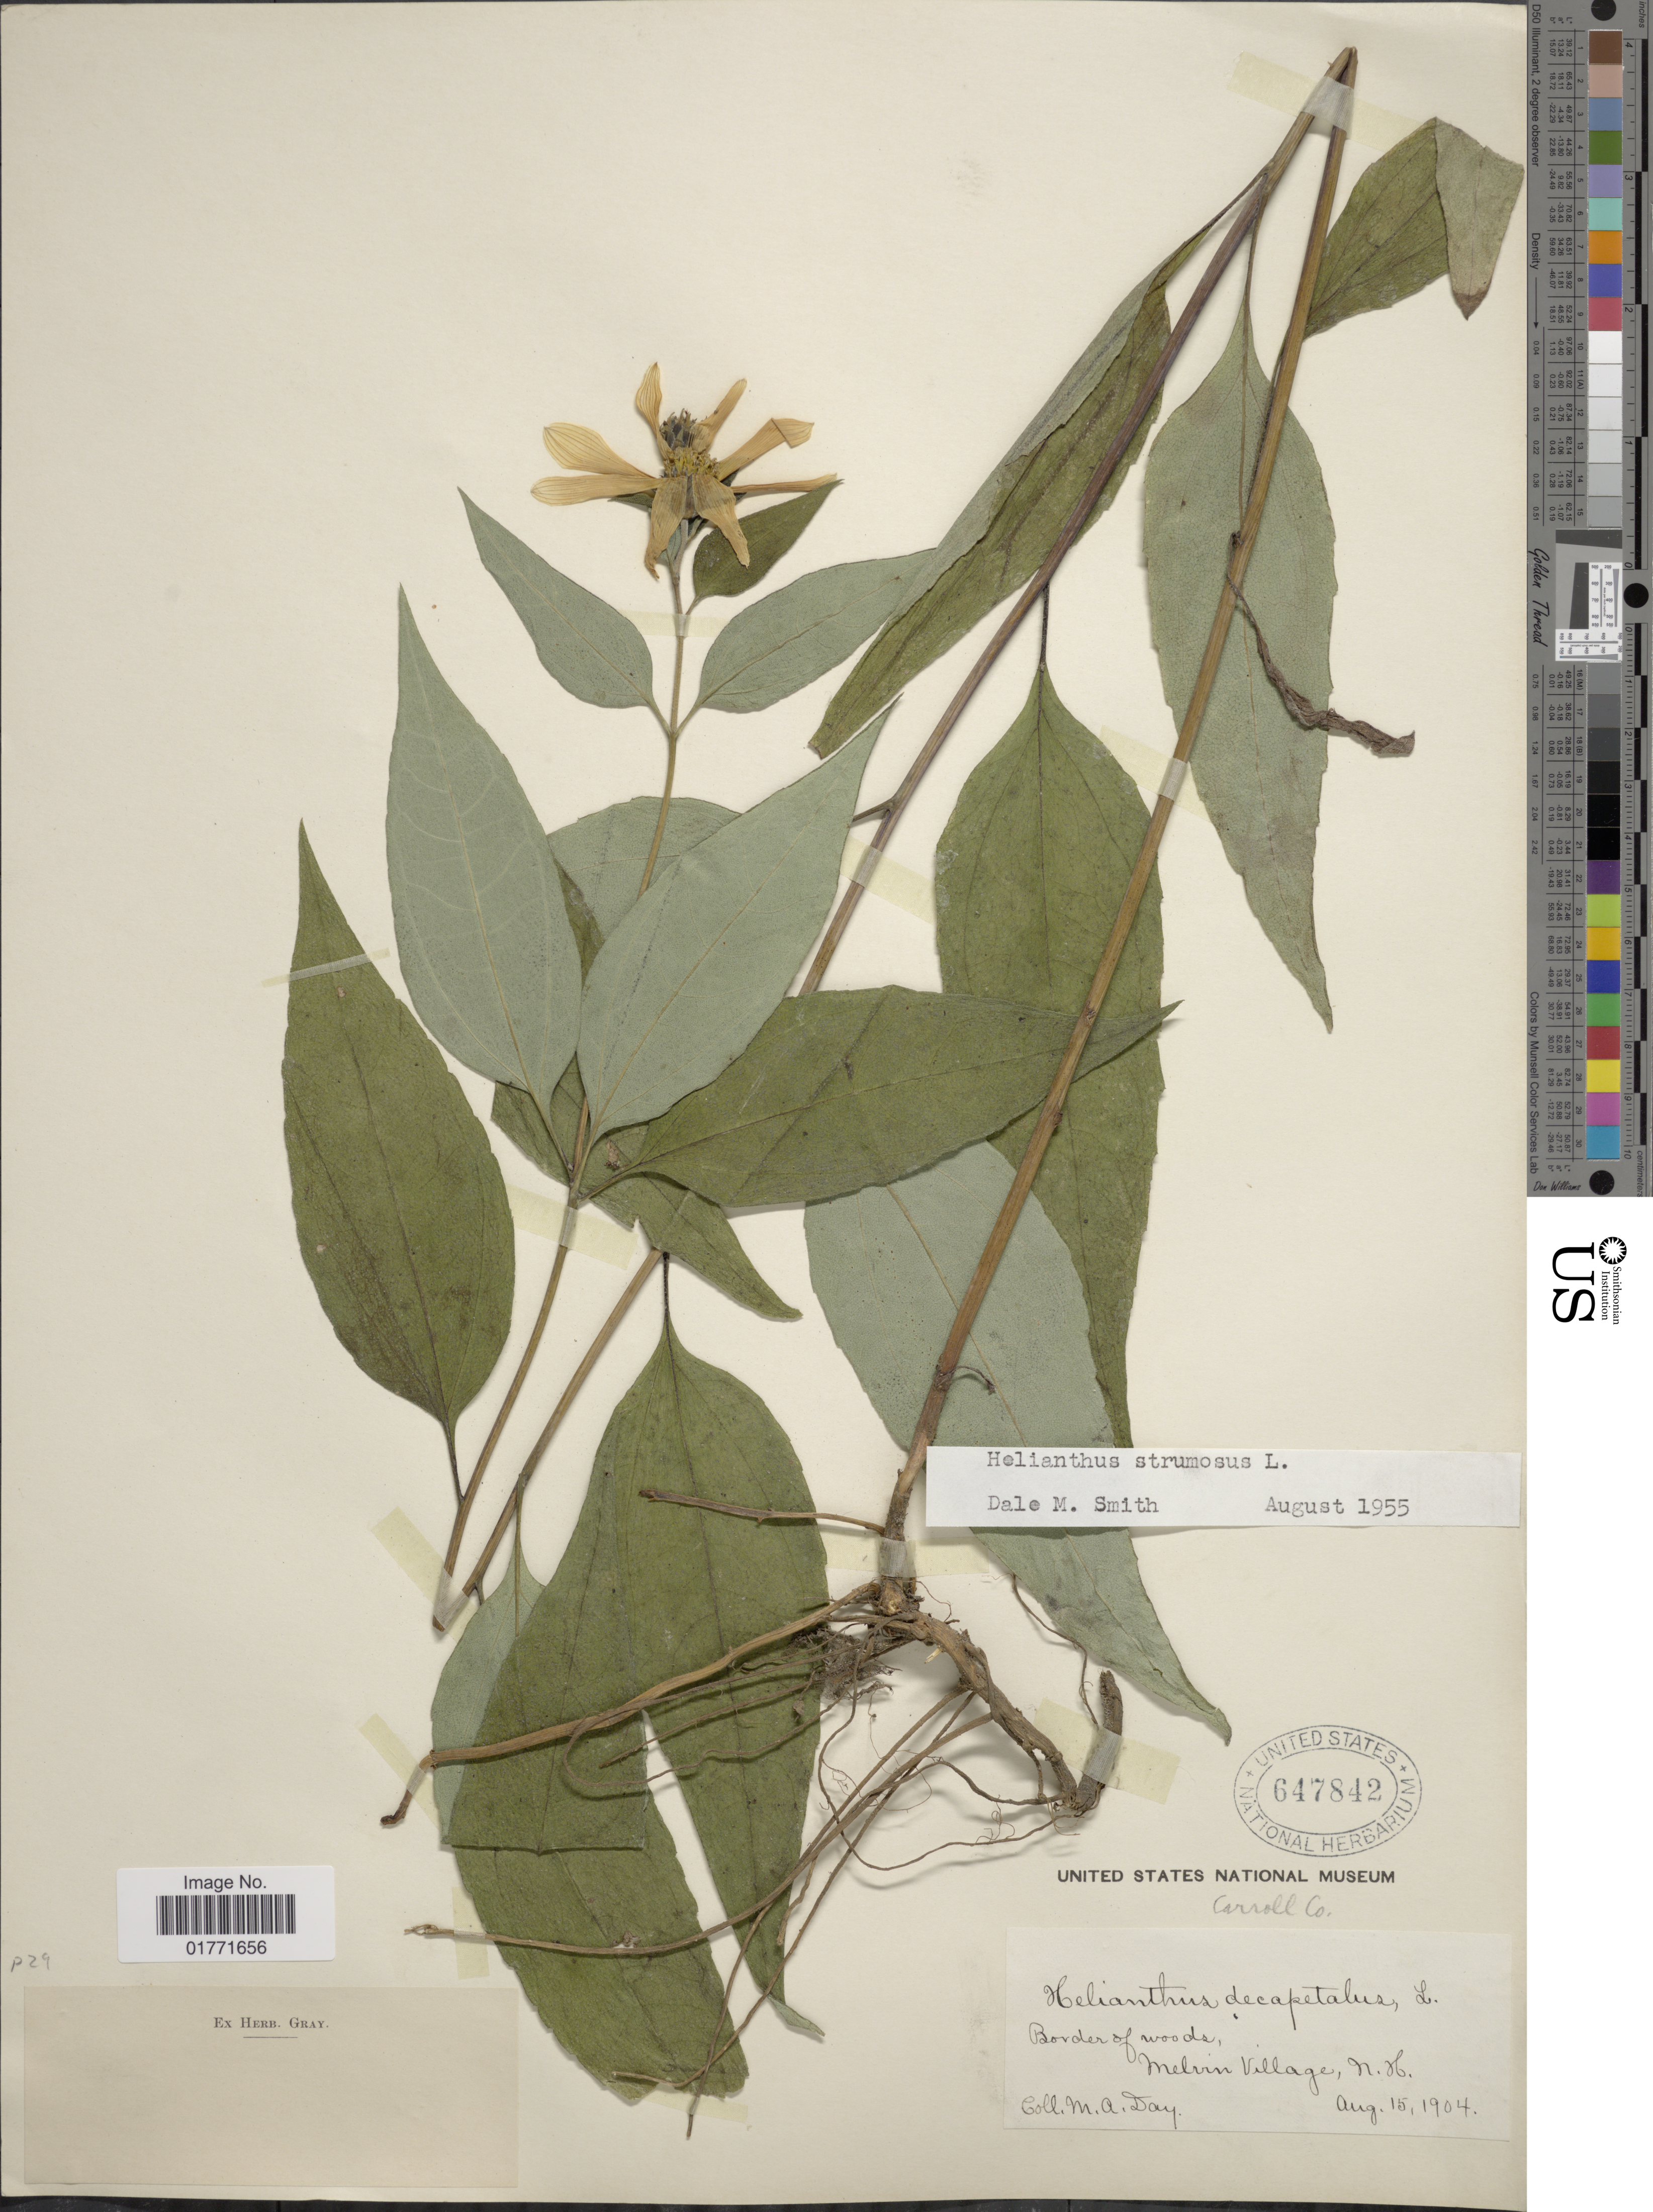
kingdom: Plantae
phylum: Tracheophyta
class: Magnoliopsida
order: Asterales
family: Asteraceae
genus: Helianthus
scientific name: Helianthus strumosus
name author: L.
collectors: M. Day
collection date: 1904-08-15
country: United States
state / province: New Hampshire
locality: Border of woods, Melvin Village, N.H.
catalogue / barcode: US 647842